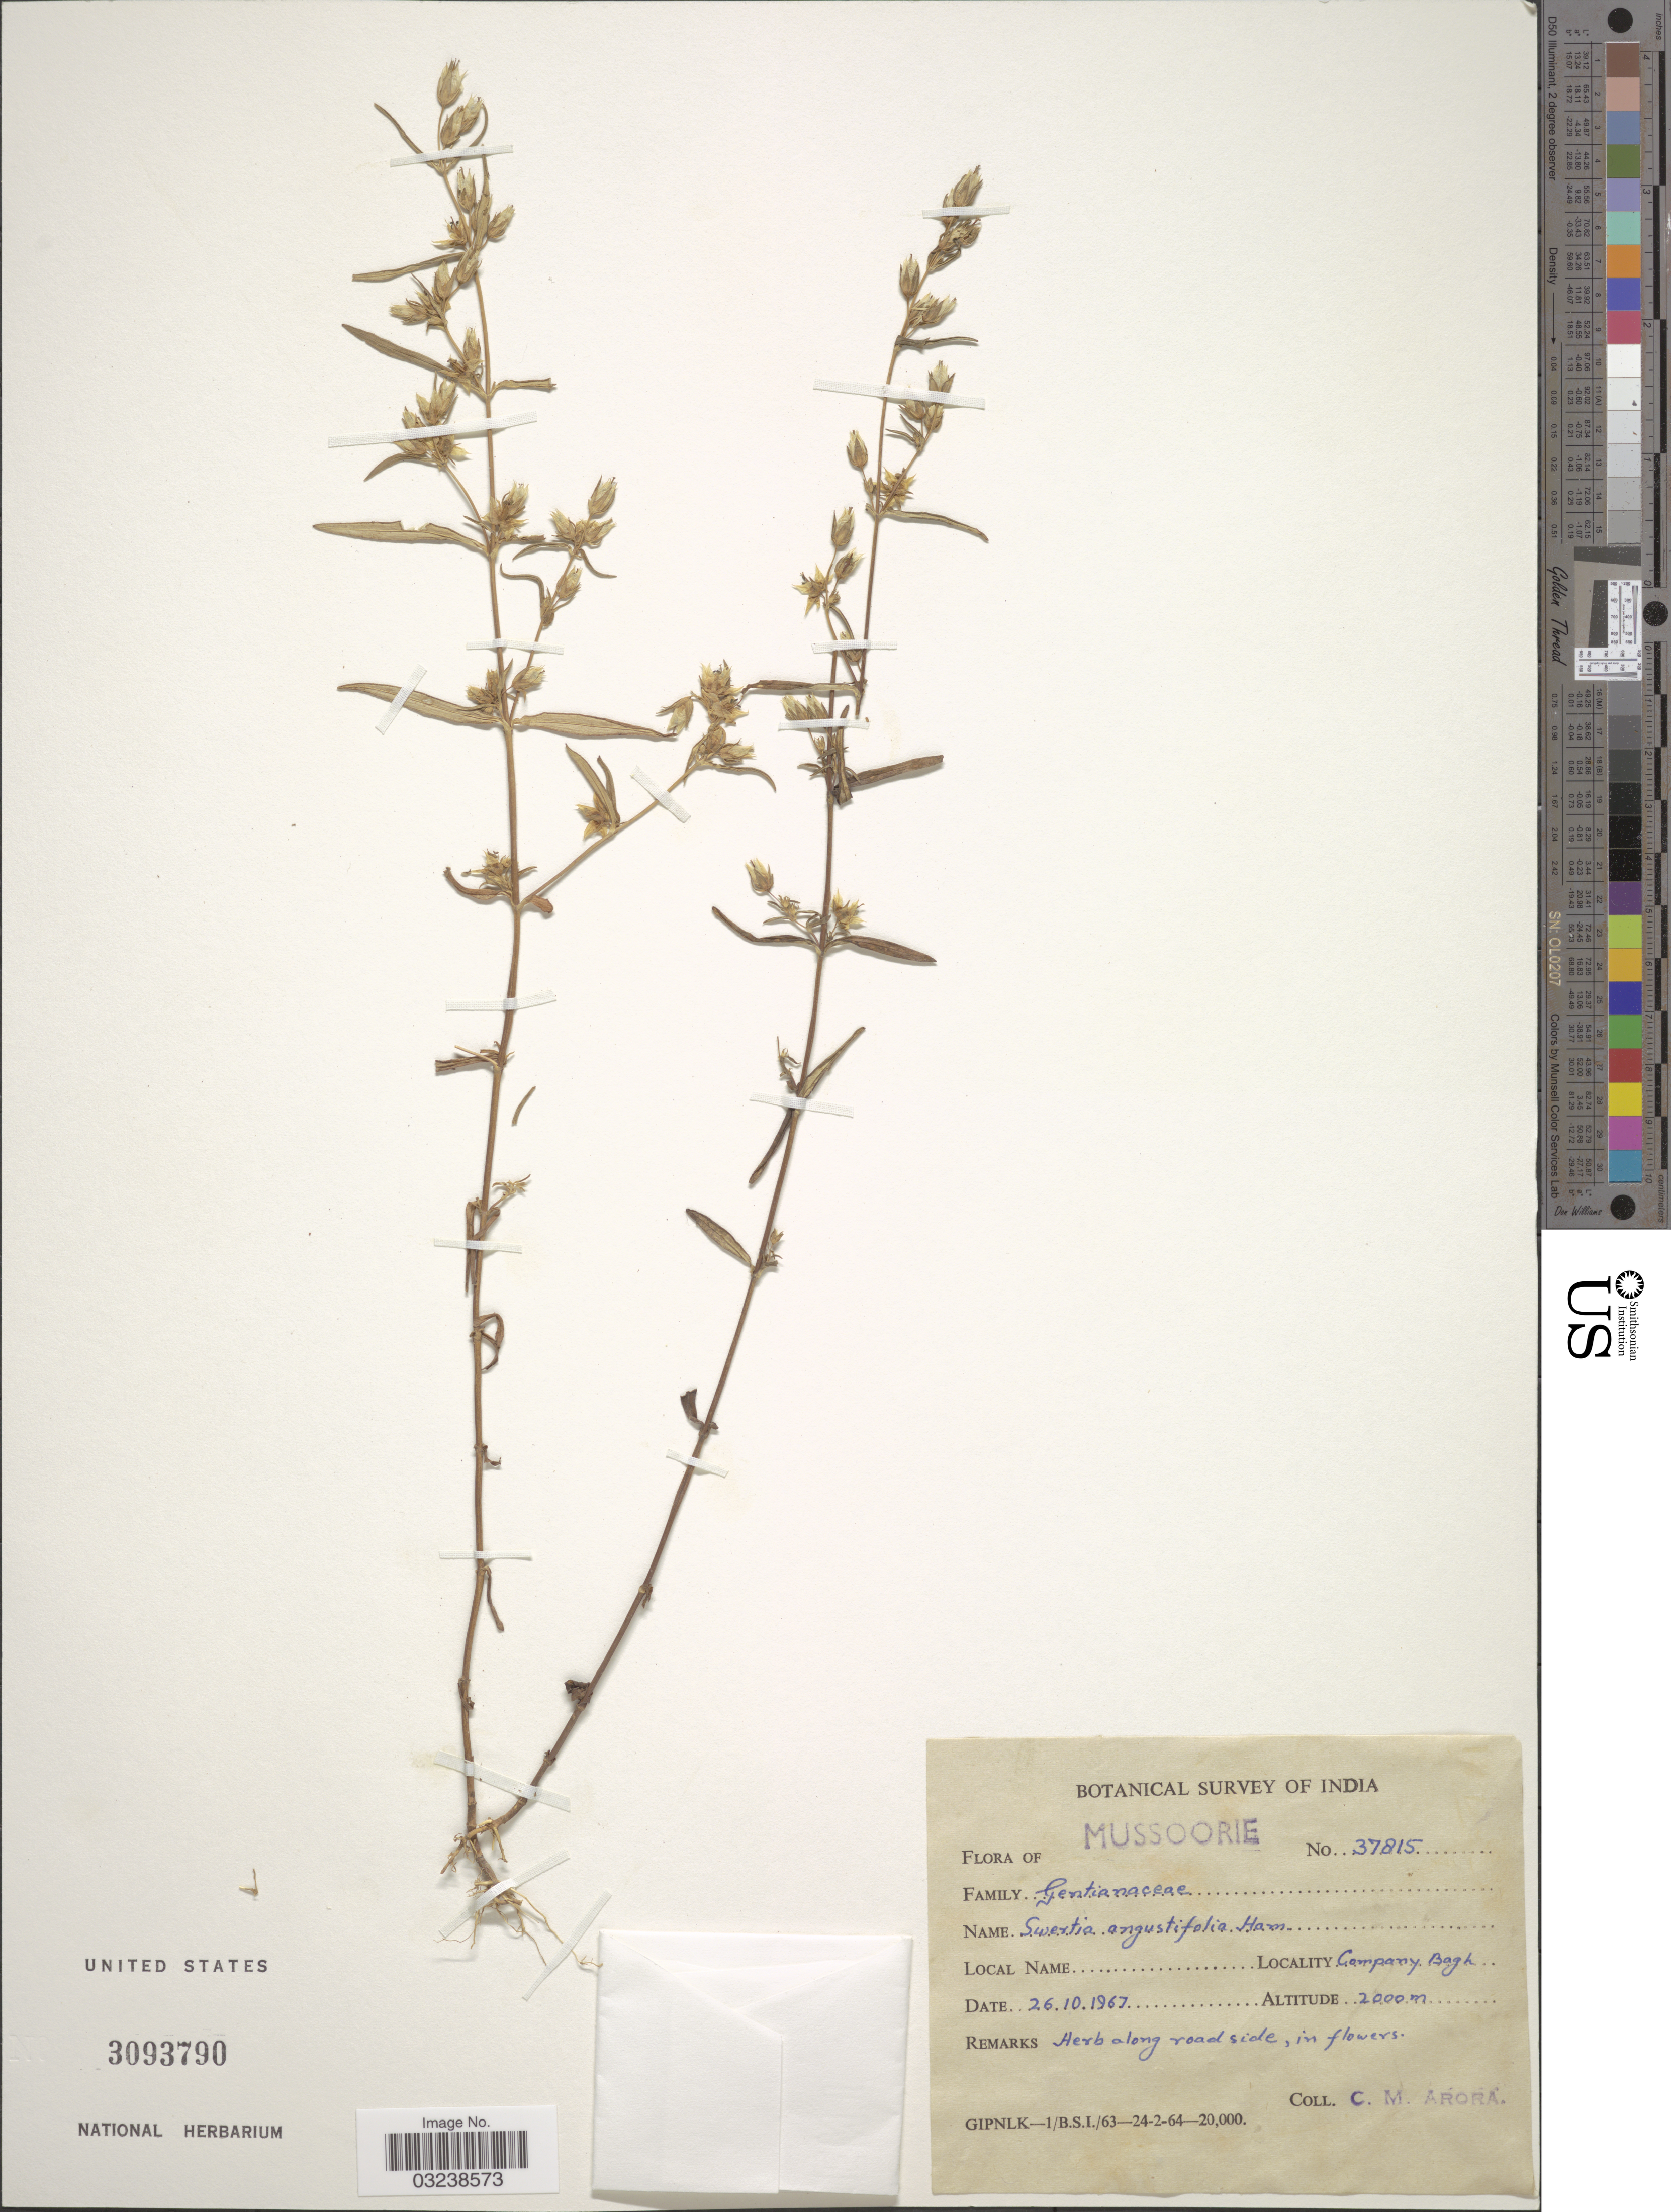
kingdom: Plantae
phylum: Tracheophyta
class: Magnoliopsida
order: Gentianales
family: Gentianaceae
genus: Swertia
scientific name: Swertia angustifolia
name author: Buch.-Ham. ex D. Don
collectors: C. Arora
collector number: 37815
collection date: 1967-10-26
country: India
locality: Mussoorie. Company Bagh.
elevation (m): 2000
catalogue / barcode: US 3093790